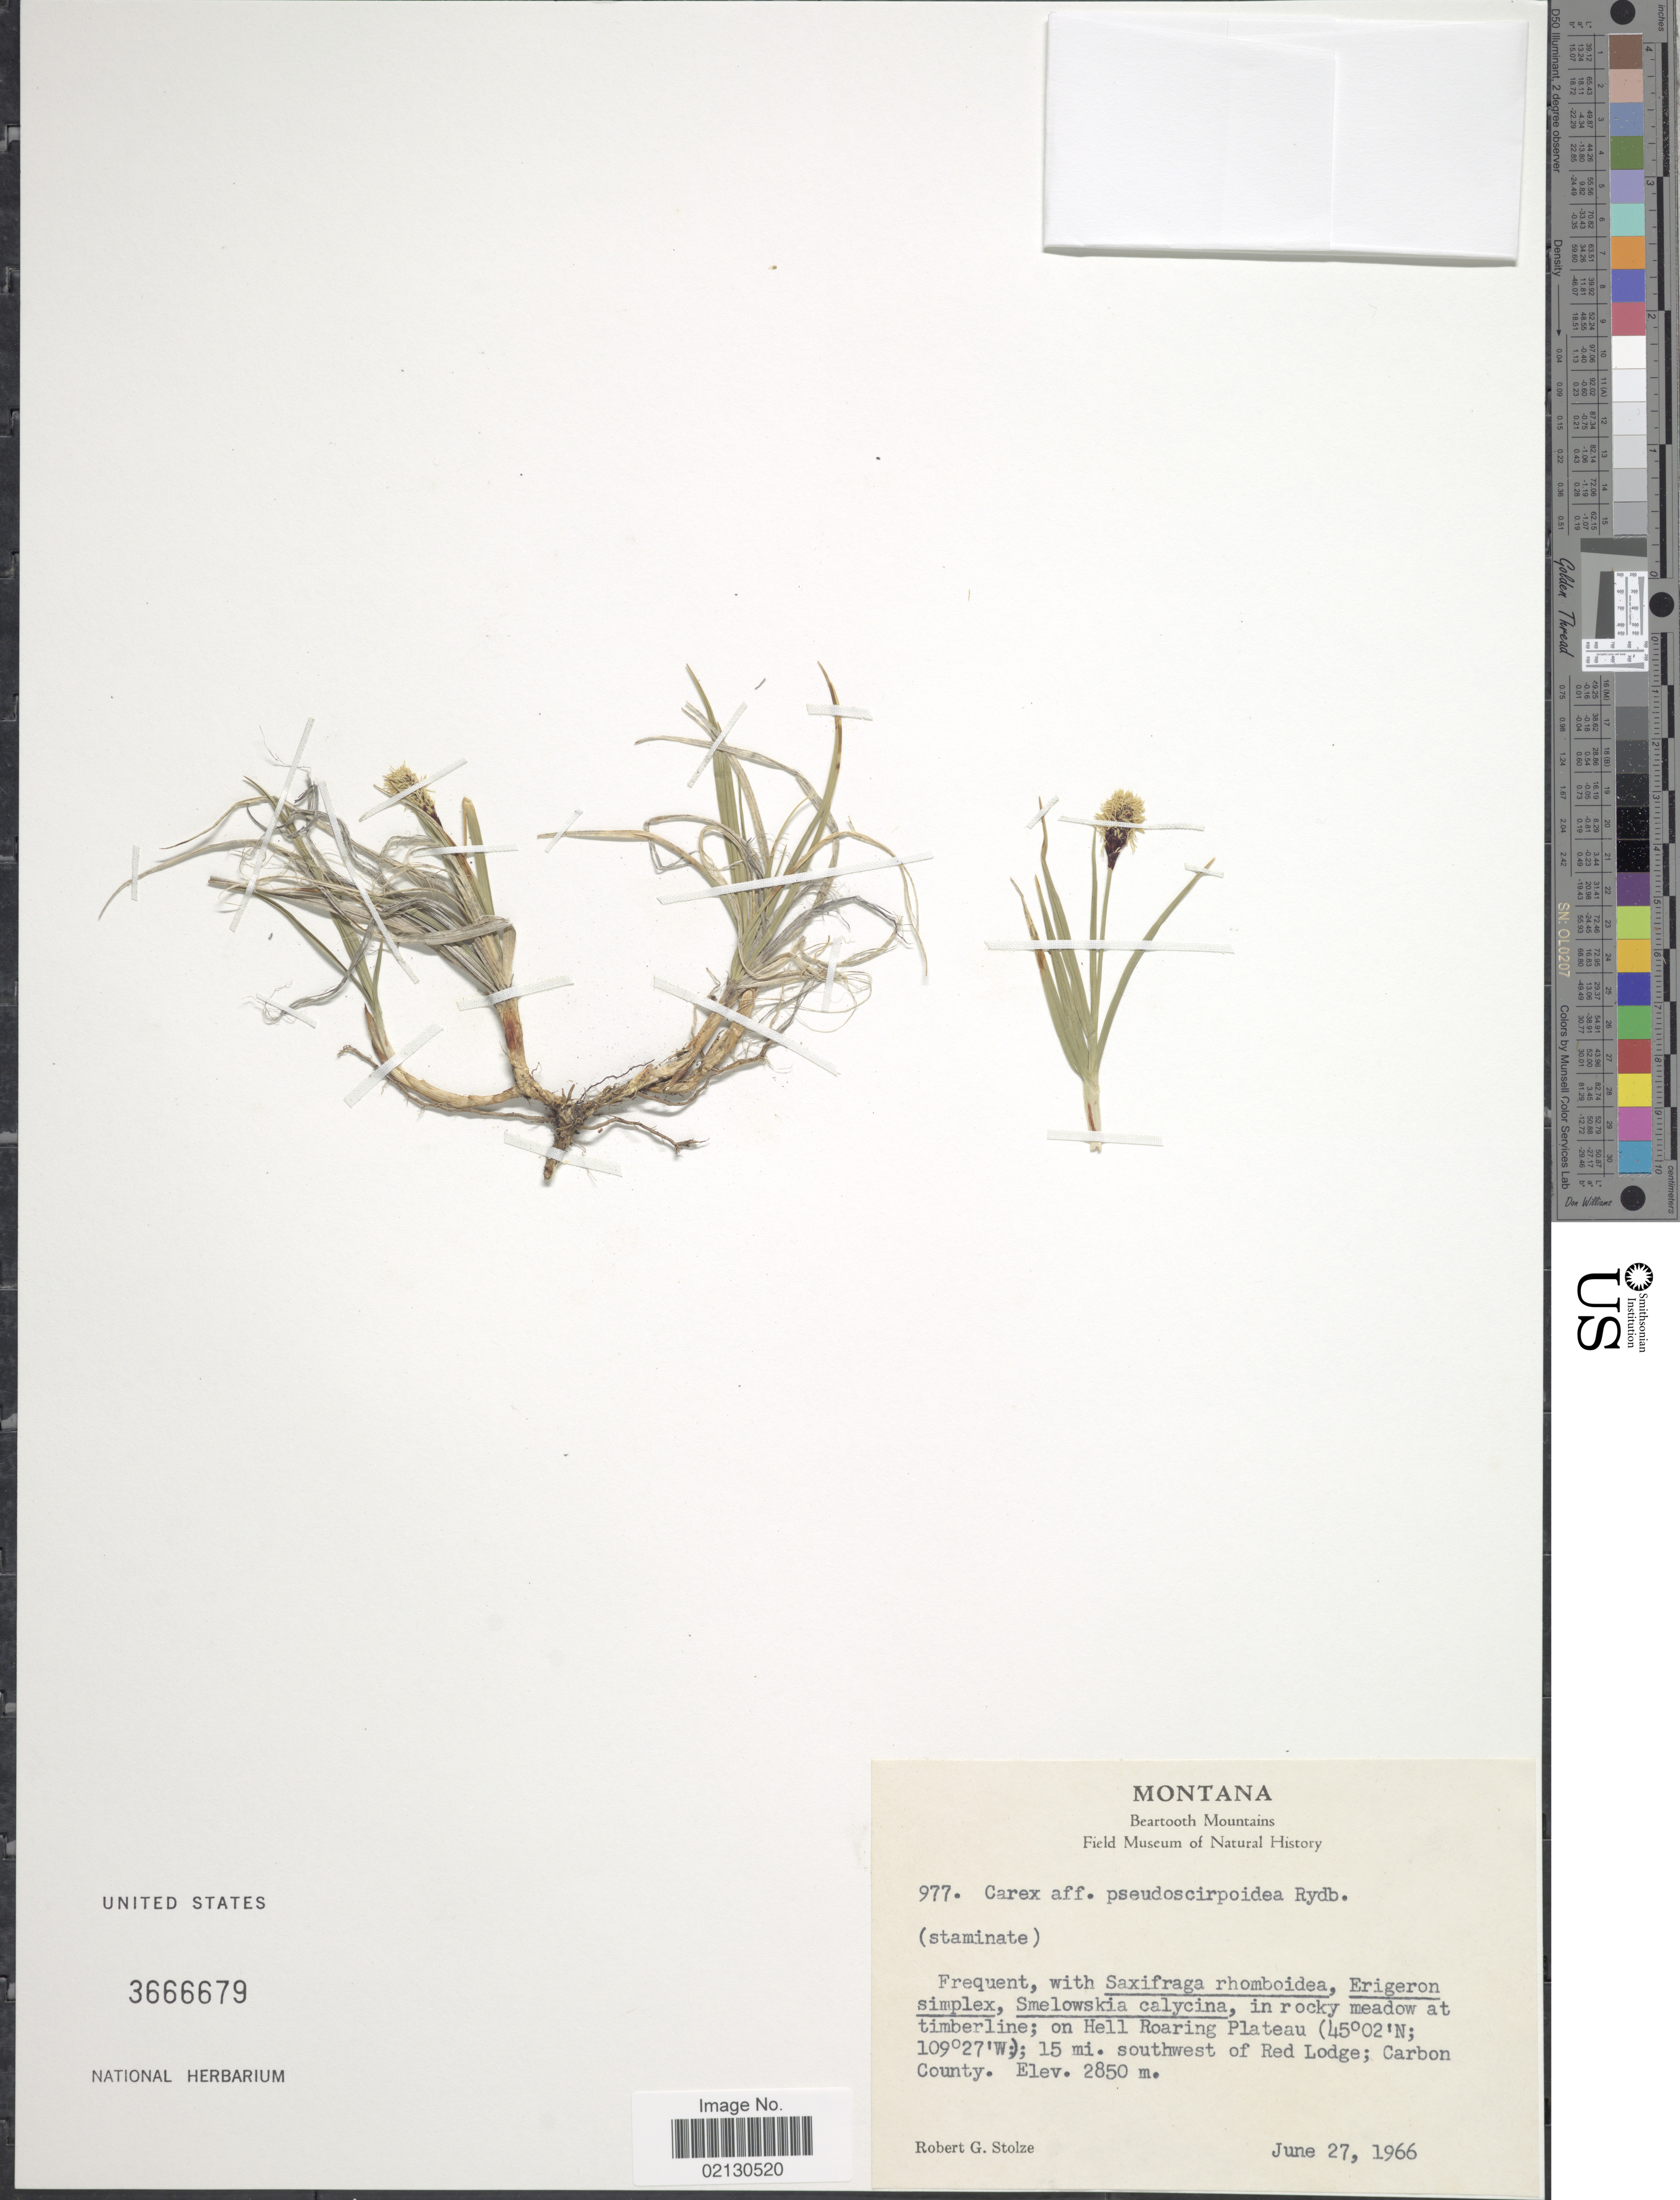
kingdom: Plantae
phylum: Tracheophyta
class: Liliopsida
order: Poales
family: Cyperaceae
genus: Carex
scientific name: Carex scirpoidea subsp. pseudoscirpoidea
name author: (Rydb.) Dunlop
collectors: R. G. Stolze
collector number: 977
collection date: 1966-06-27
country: United States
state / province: Montana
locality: On Hell Roaring Plateau; 15 mi. southwest of Red Lodge; Carbon County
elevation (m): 2850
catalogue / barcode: US 3666679